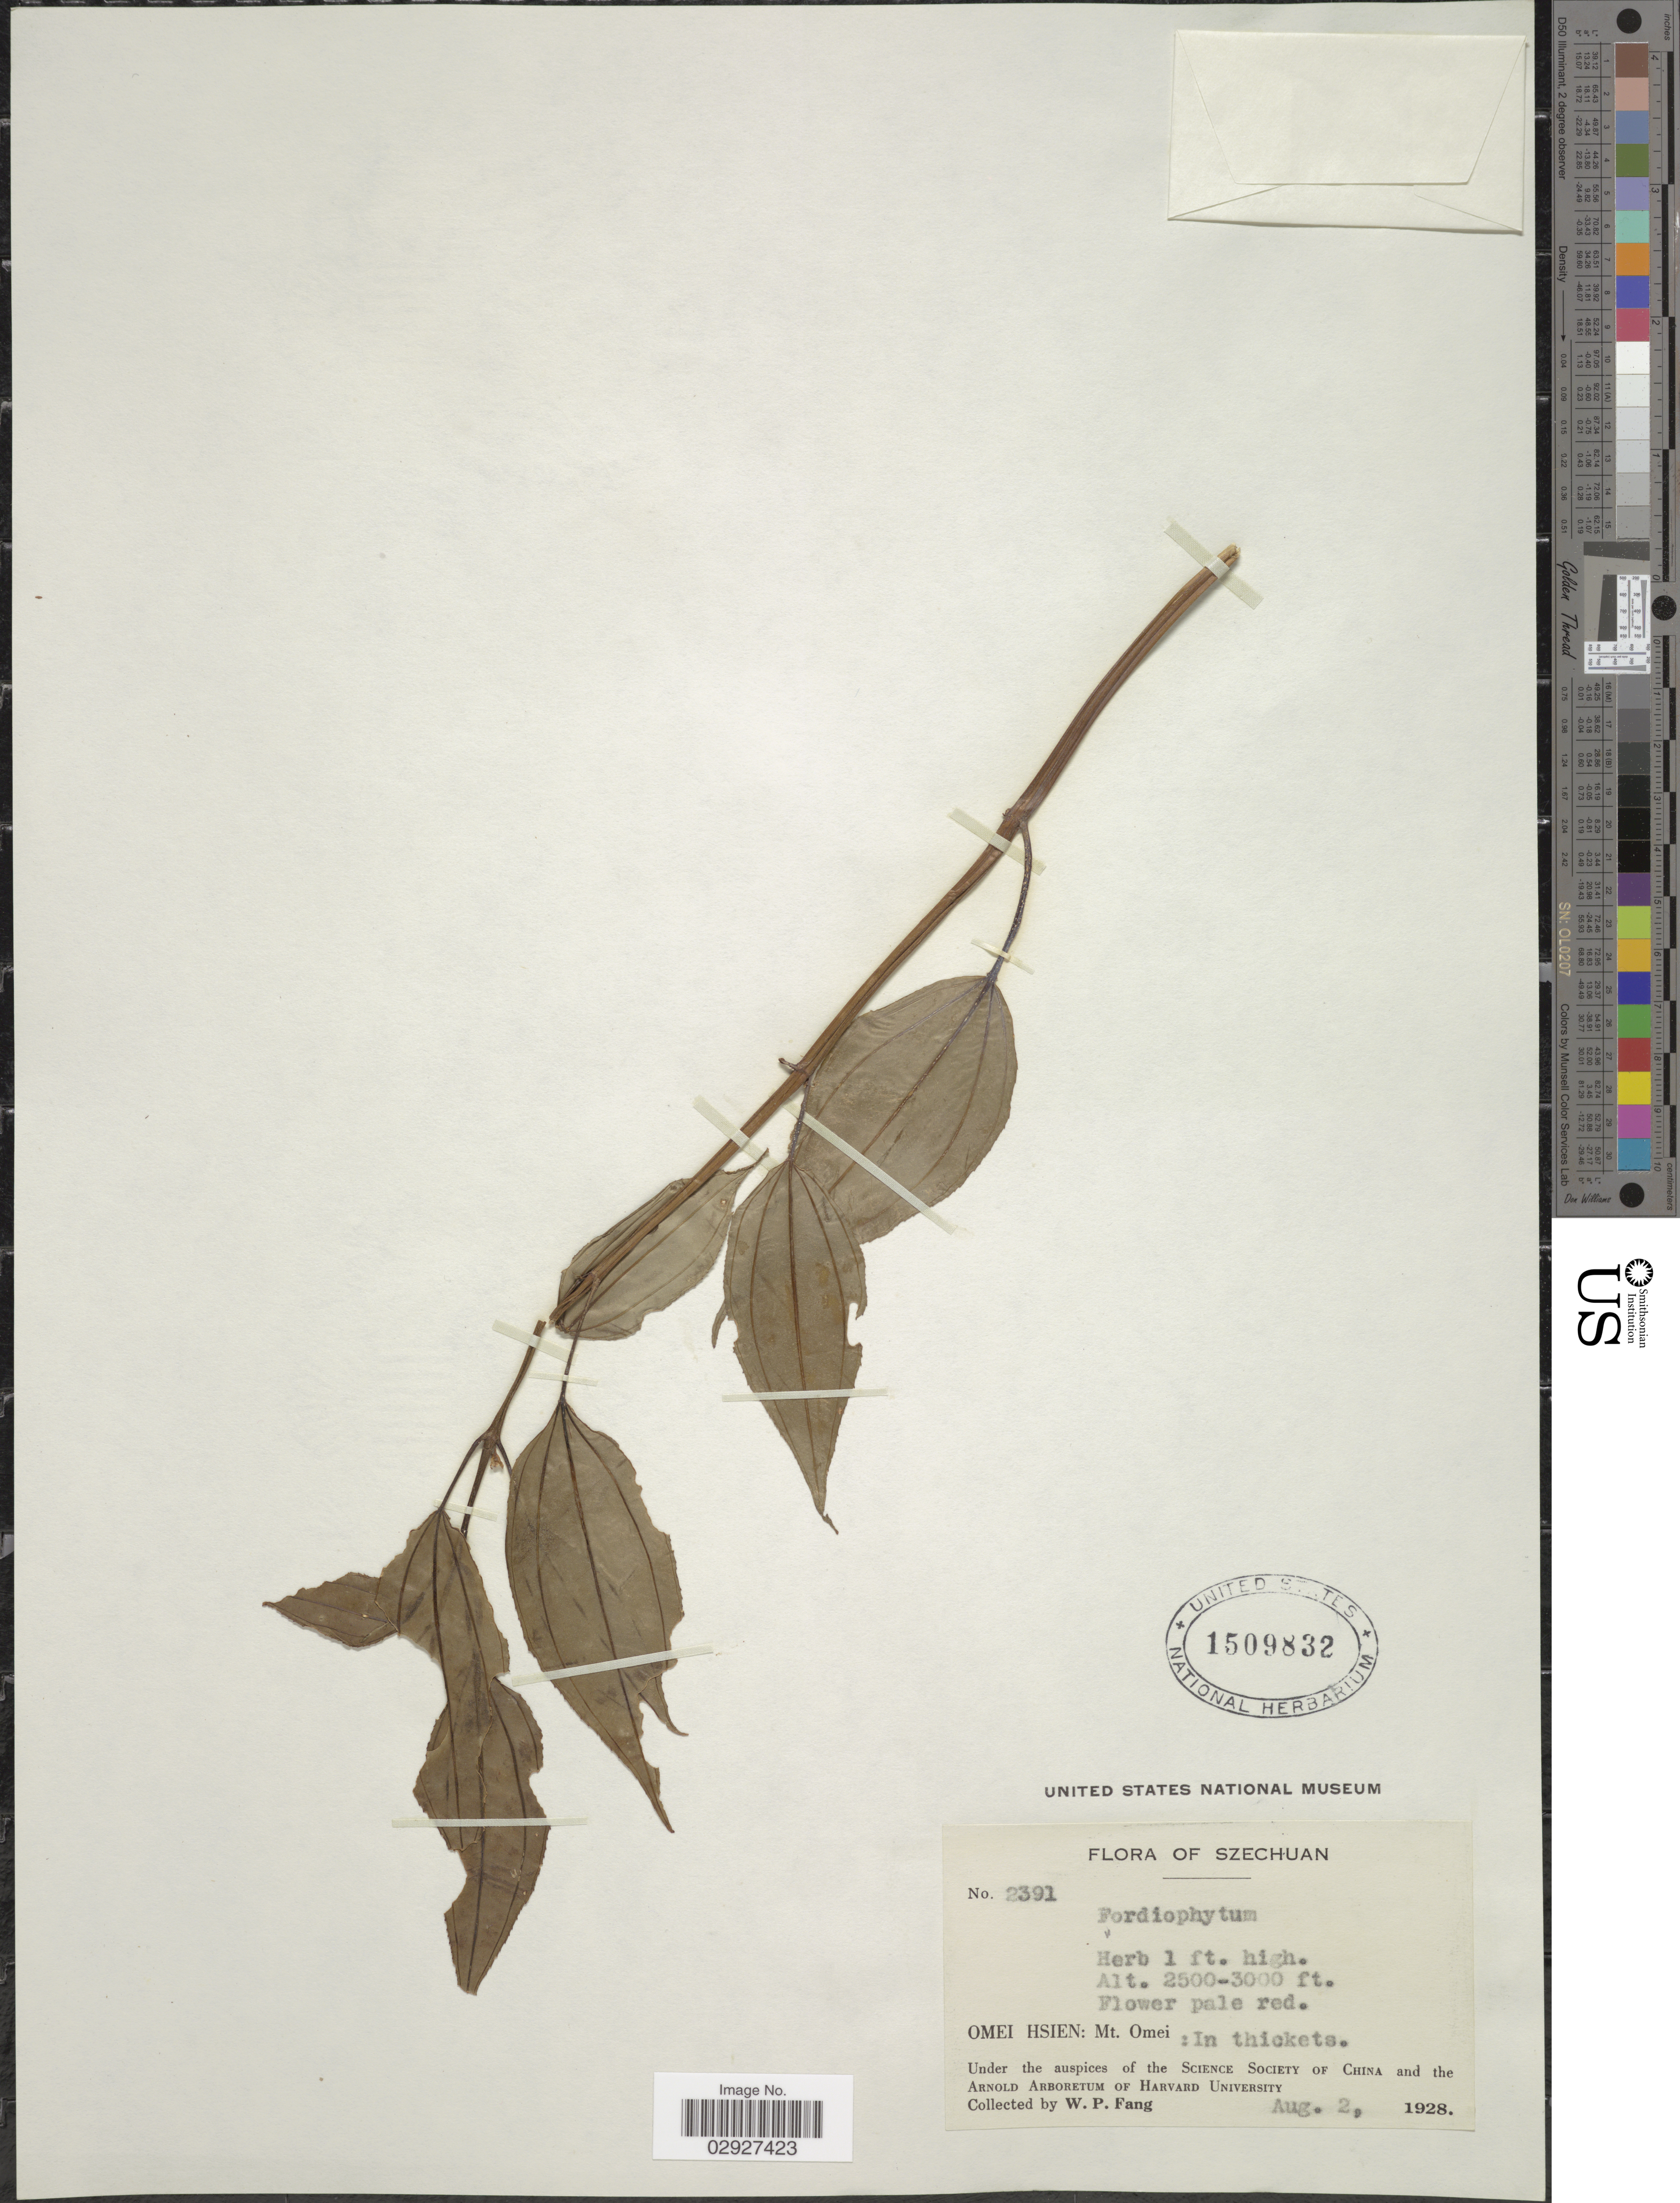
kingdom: Plantae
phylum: Tracheophyta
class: Magnoliopsida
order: Myrtales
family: Melastomataceae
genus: Fordiophyton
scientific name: Fordiophyton sp.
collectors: W. P. Fang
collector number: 2391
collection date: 1928-08-02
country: China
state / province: Sichuan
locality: Szechuan, Omei Hsien: Mt. Omei.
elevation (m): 762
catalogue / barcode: US 1509832